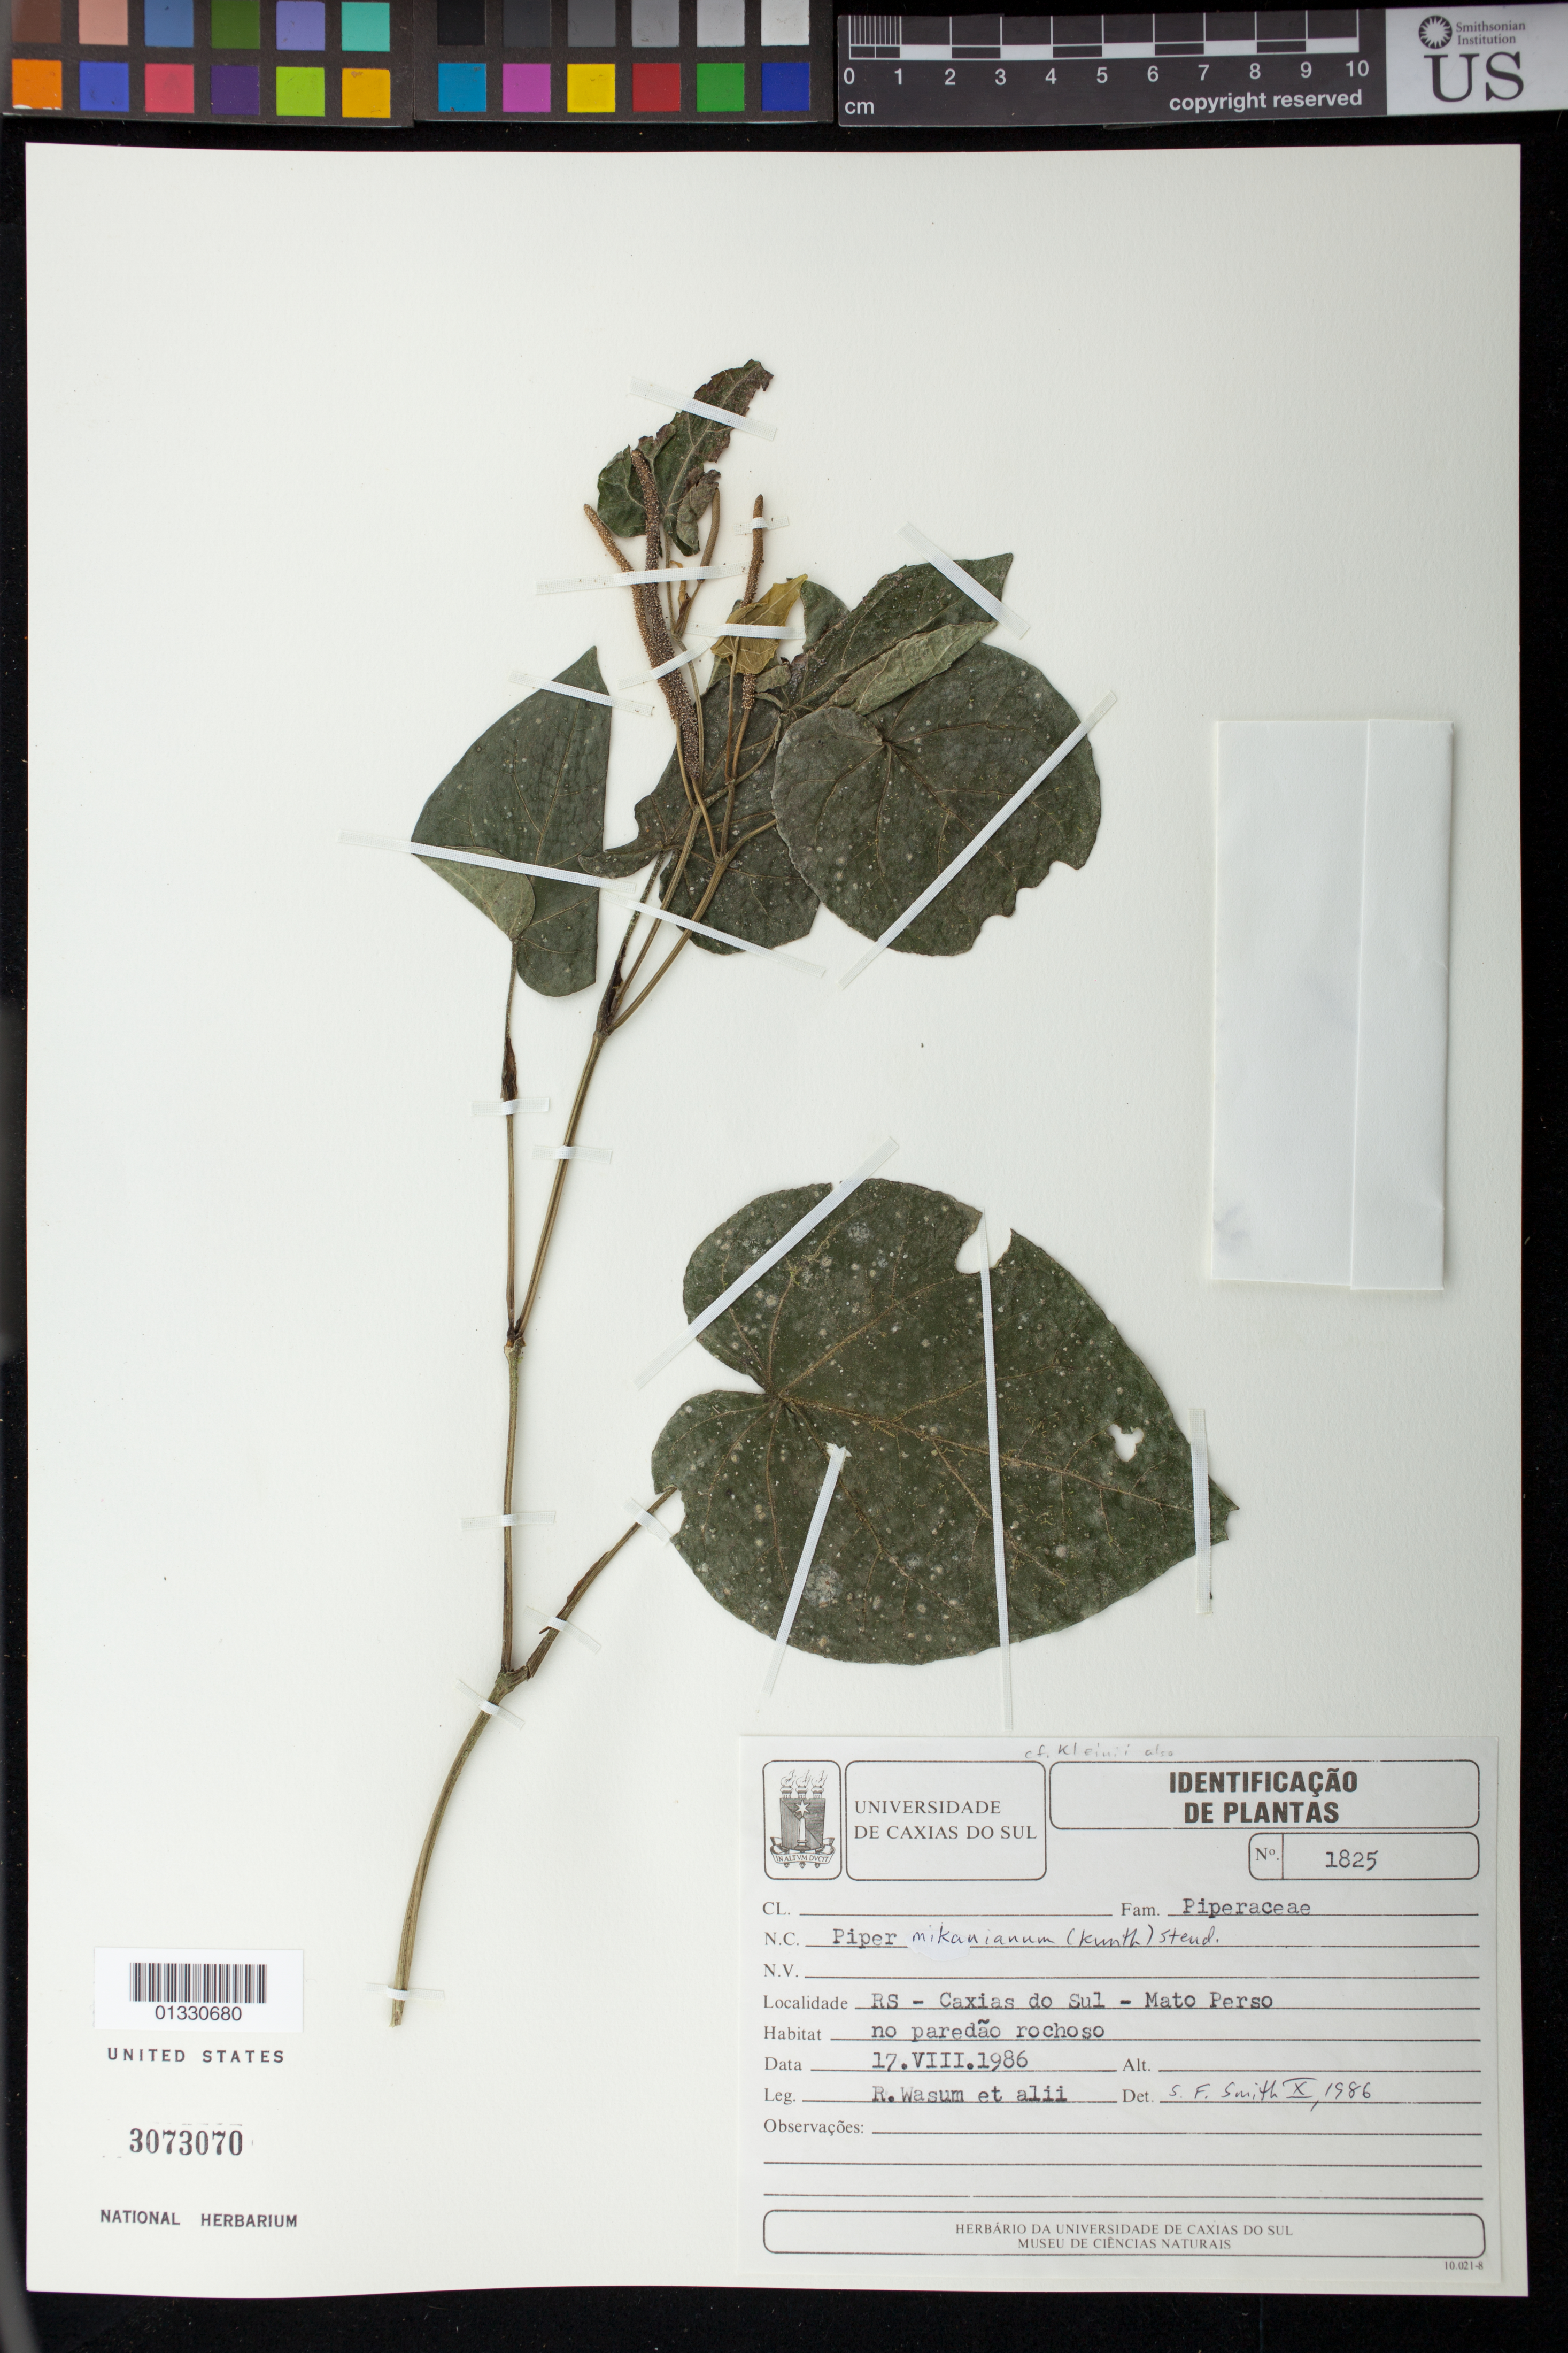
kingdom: Plantae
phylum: Tracheophyta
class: Magnoliopsida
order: Piperales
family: Piperaceae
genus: Piper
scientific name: Piper mikanianum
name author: Kunth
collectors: R. Wasum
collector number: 1825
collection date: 1986-08-17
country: Brazil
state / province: Rio Grande do Sul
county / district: Caxias do Sul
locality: Mato Perso.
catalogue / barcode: US 3073070